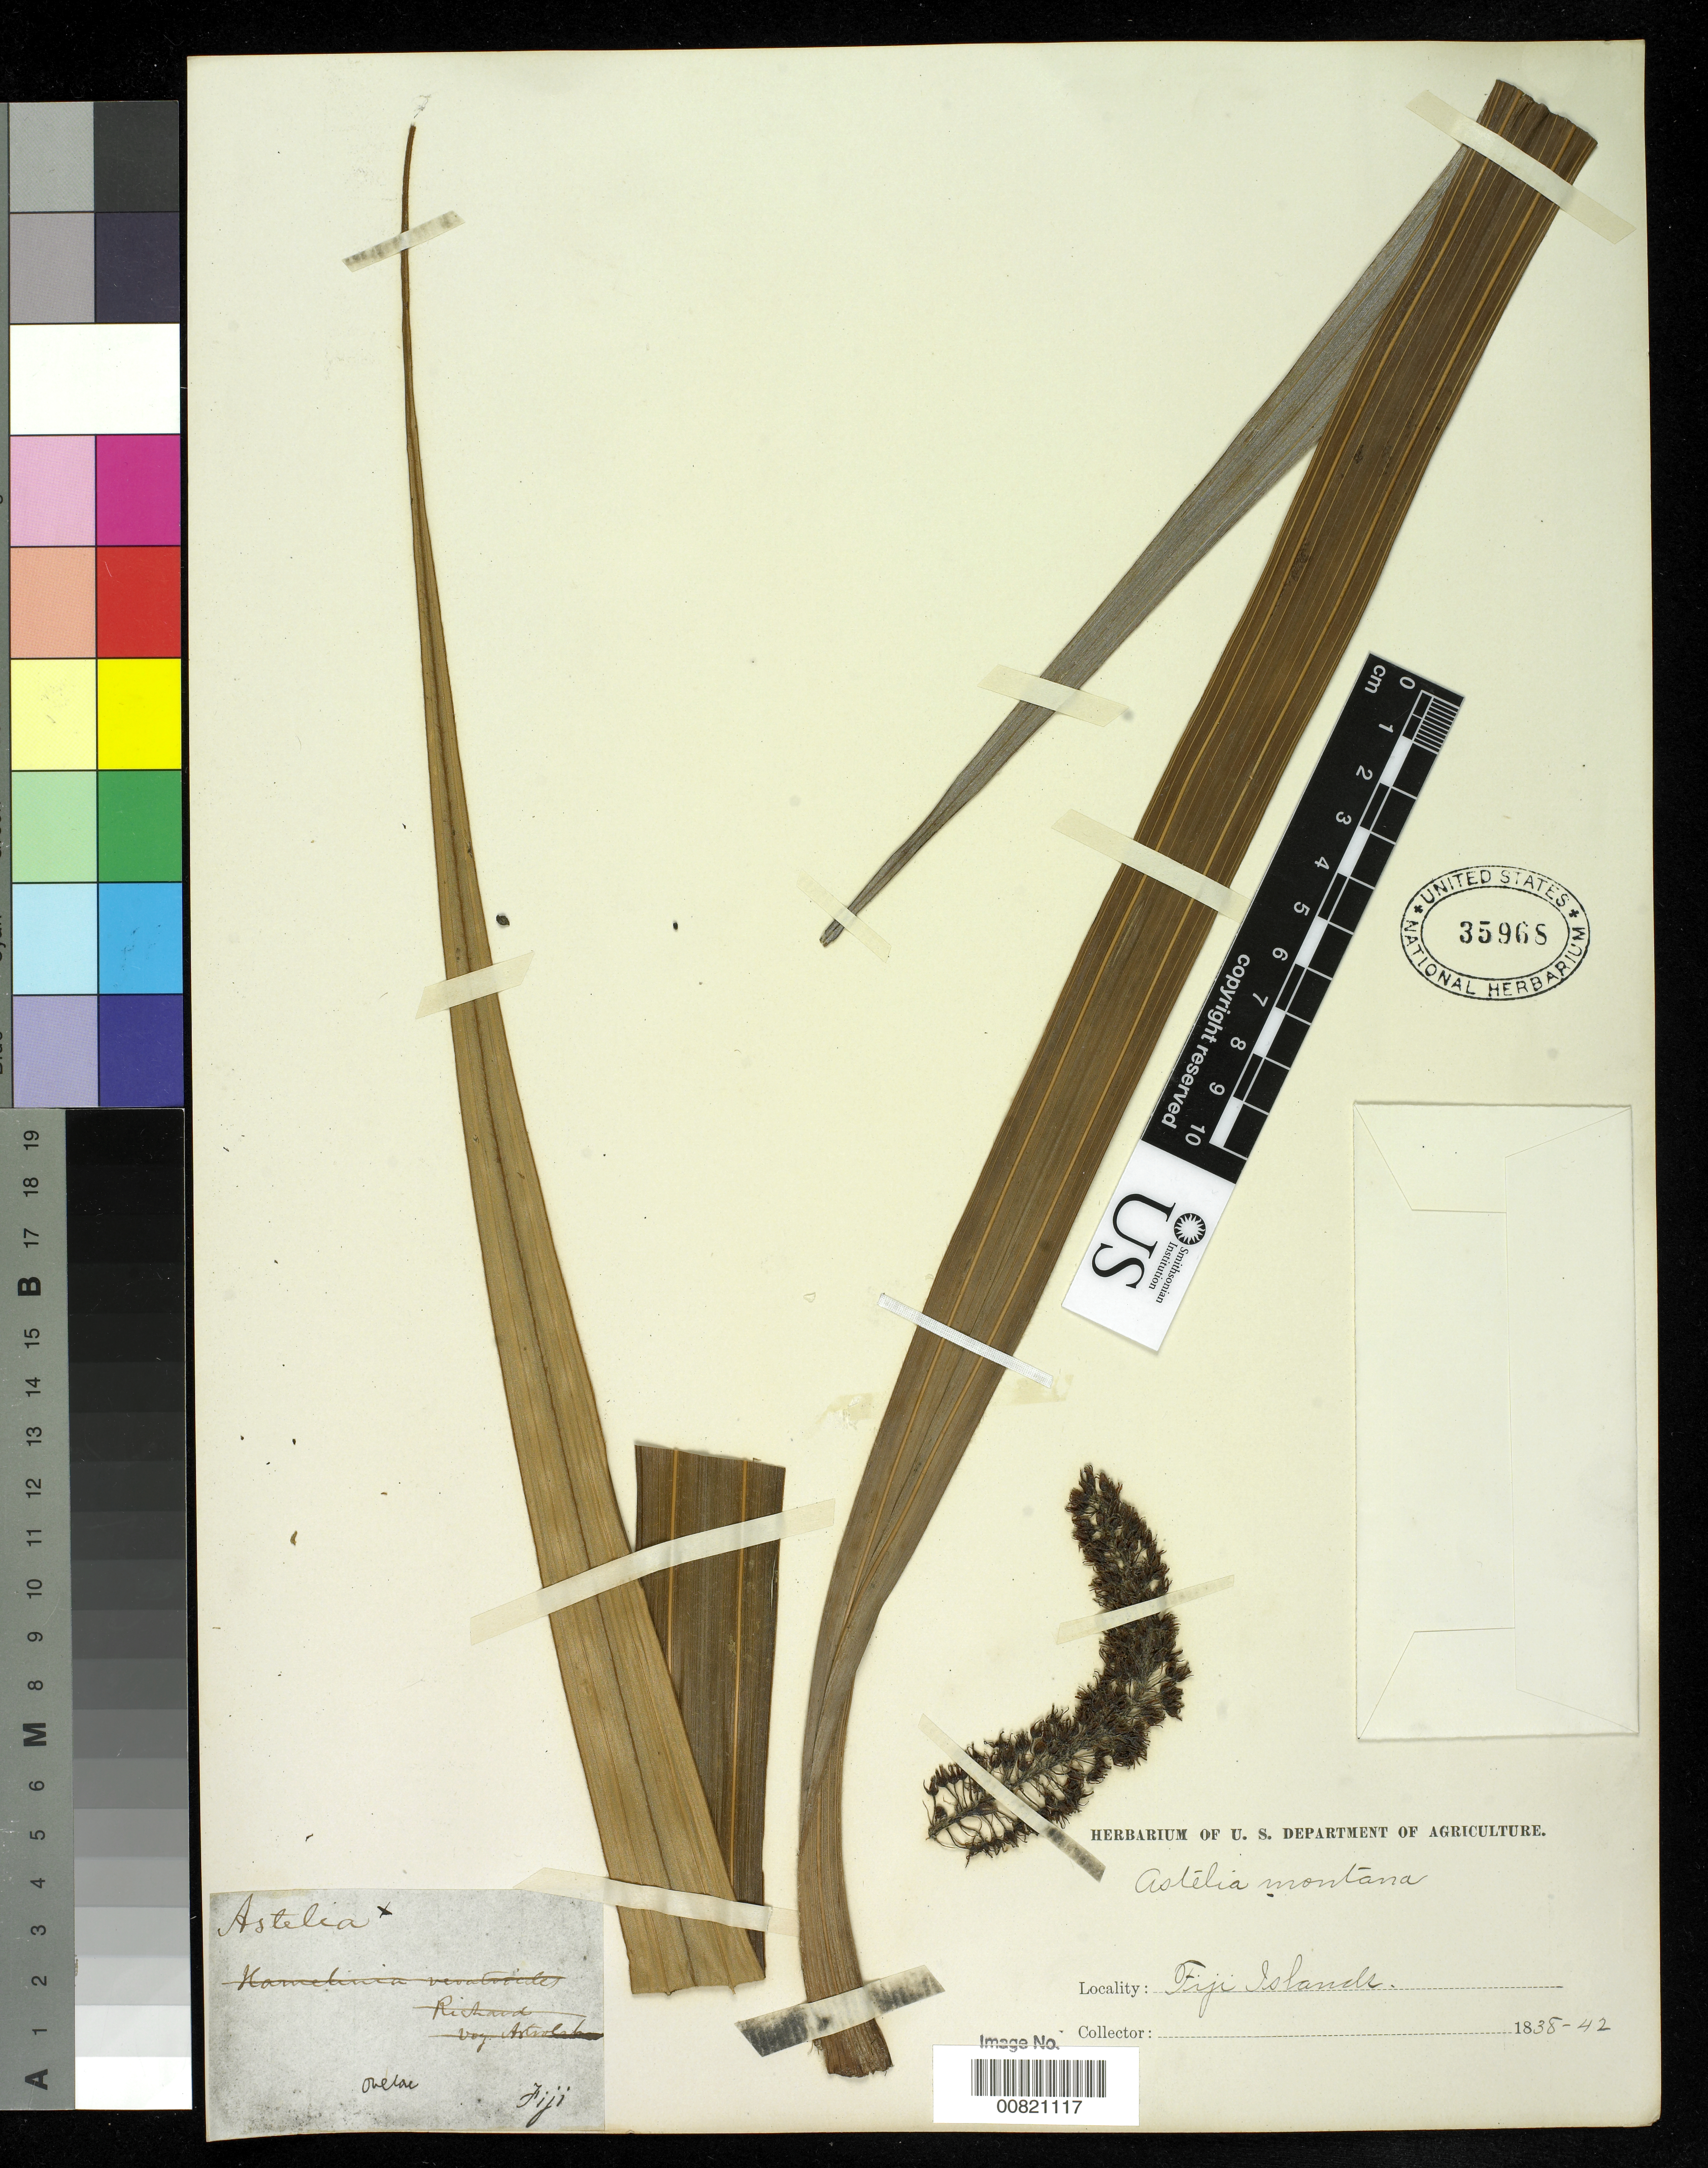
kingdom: Plantae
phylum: Tracheophyta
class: Liliopsida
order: Asparagales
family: Asteliaceae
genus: Astelia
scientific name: Astelia montana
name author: Seem.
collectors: Wilkes Explor. Exped.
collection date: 1838/1842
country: Fiji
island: Ovalau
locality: Fiji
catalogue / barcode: US 35968